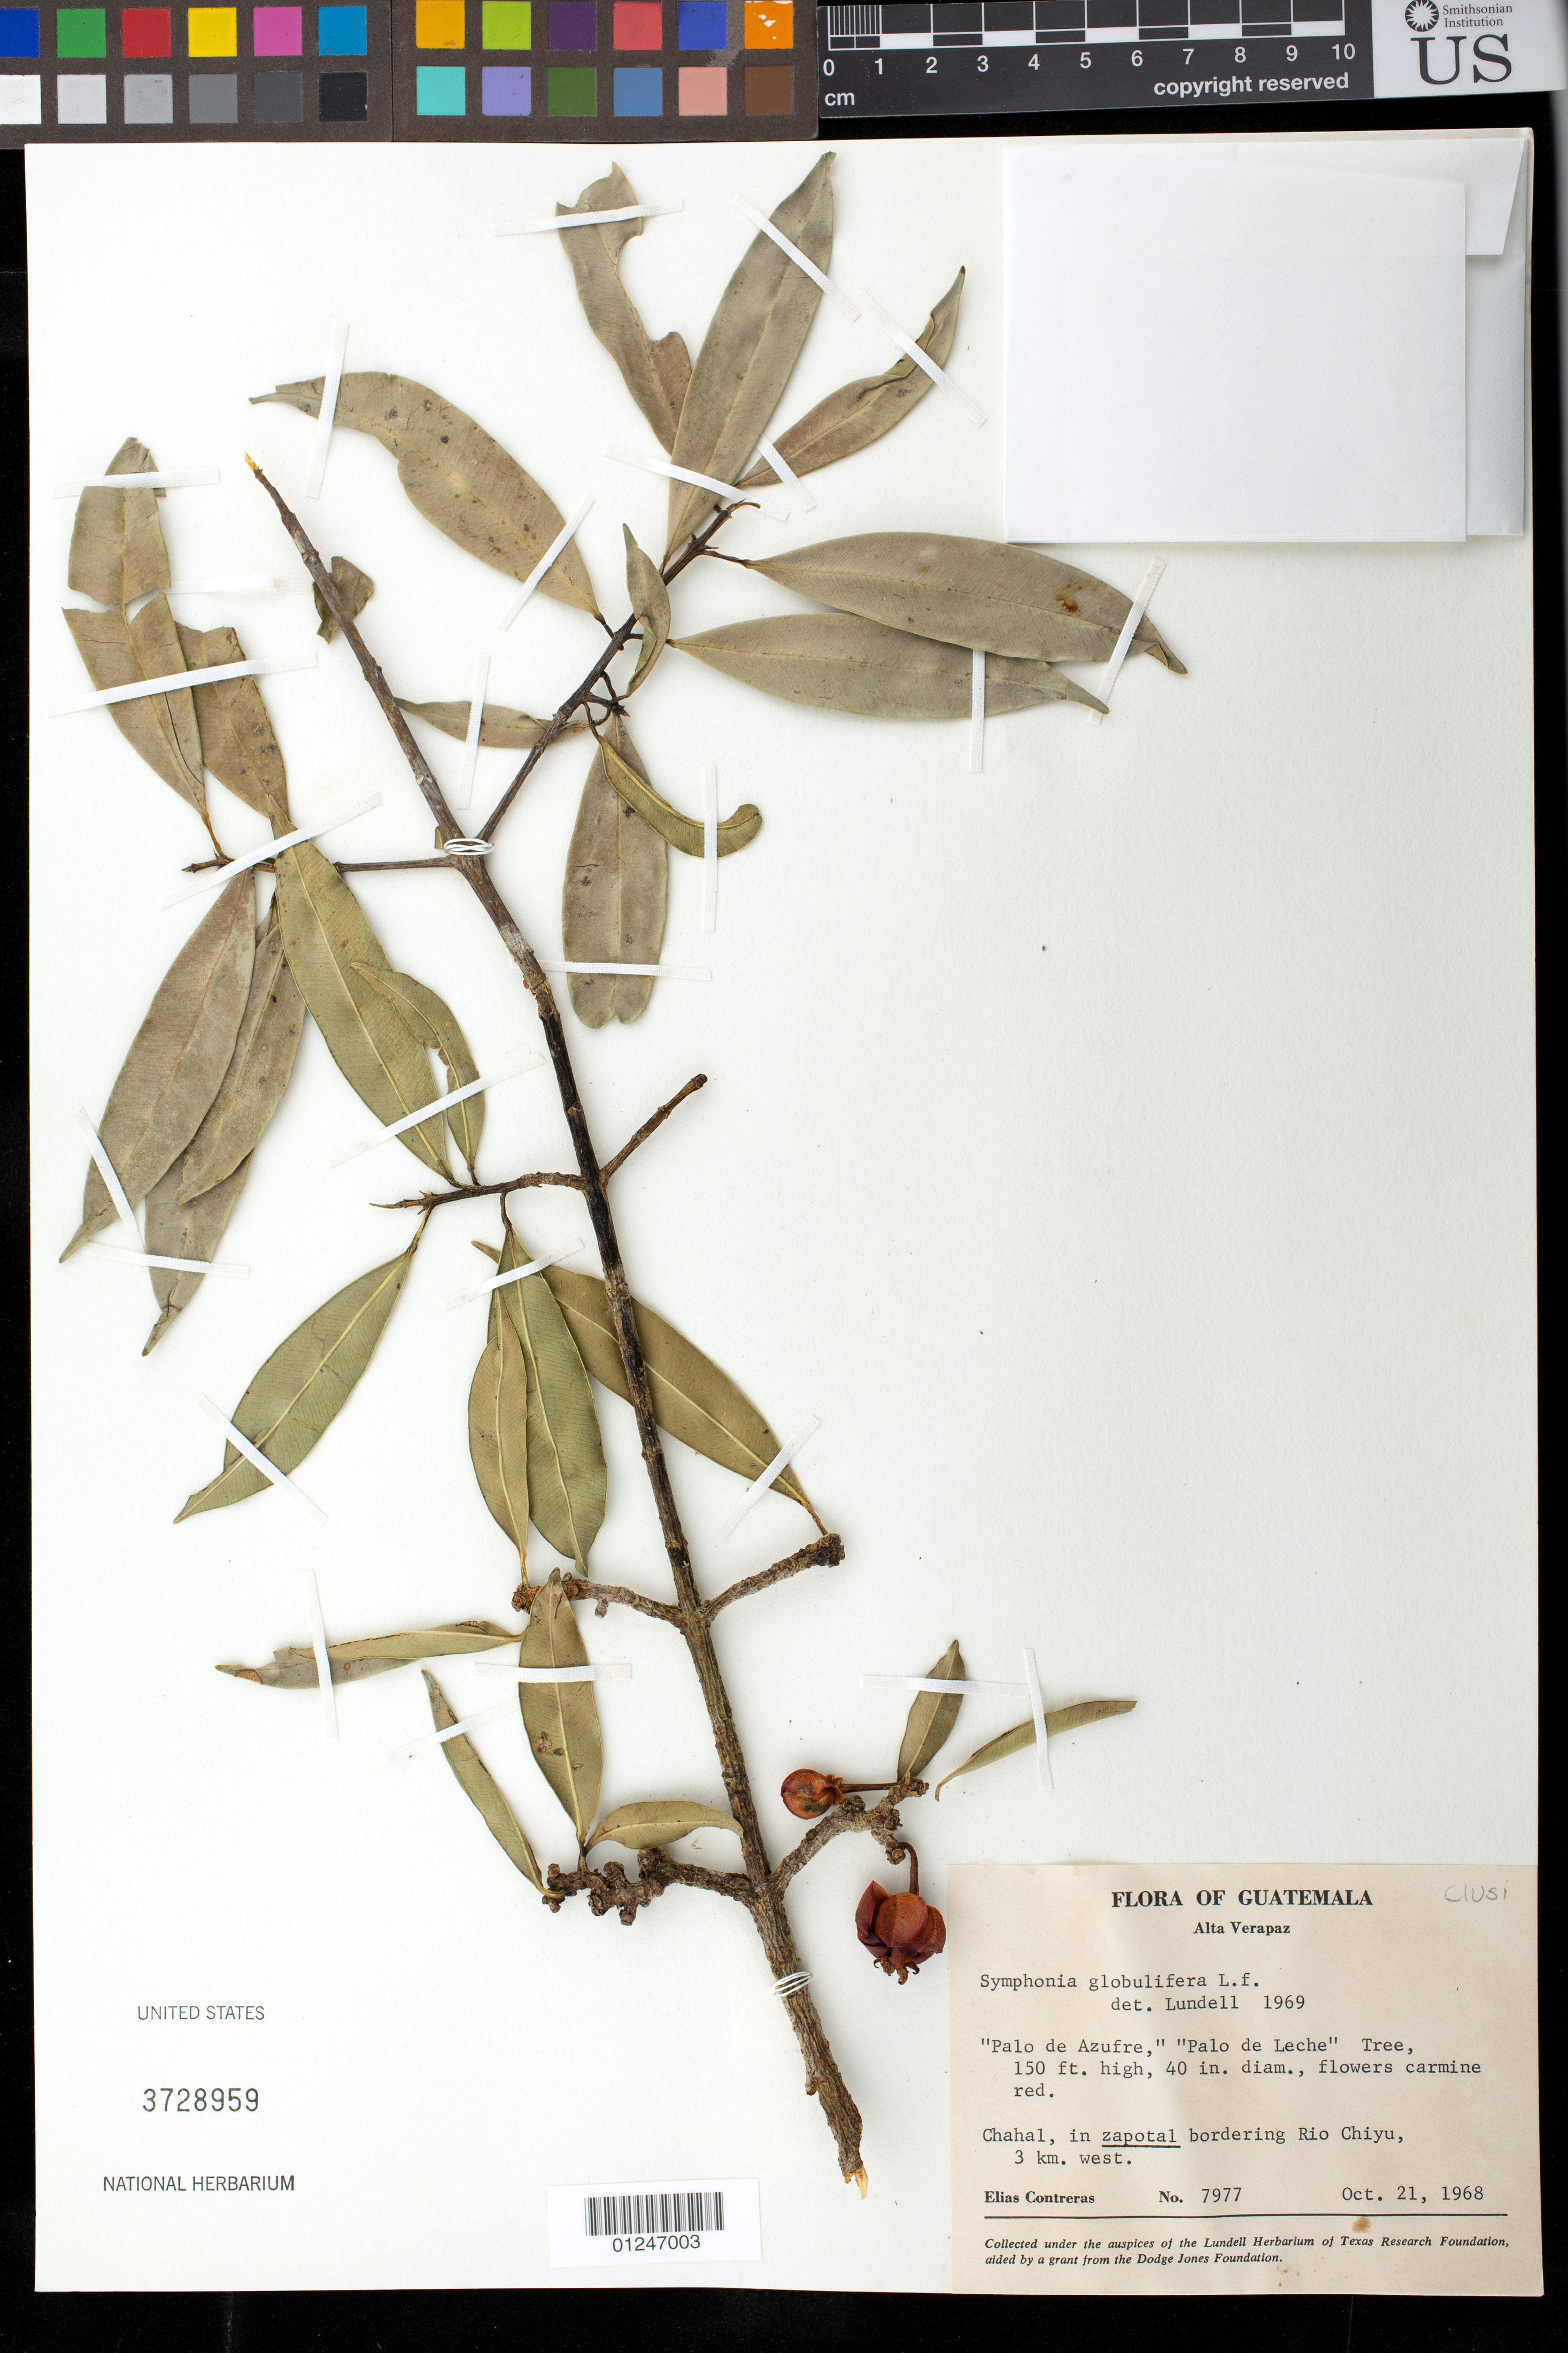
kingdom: Plantae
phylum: Tracheophyta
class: Magnoliopsida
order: Malpighiales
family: Clusiaceae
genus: Symphonia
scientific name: Symphonia globulifera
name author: L. f.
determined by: Lundell, --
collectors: E. Contreras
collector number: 7977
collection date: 1968-10-21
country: Guatemala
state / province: Alta Verapaz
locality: Chahal, in zapotal bordering Rio Chiyu, 3 km W.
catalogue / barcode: US 3728959